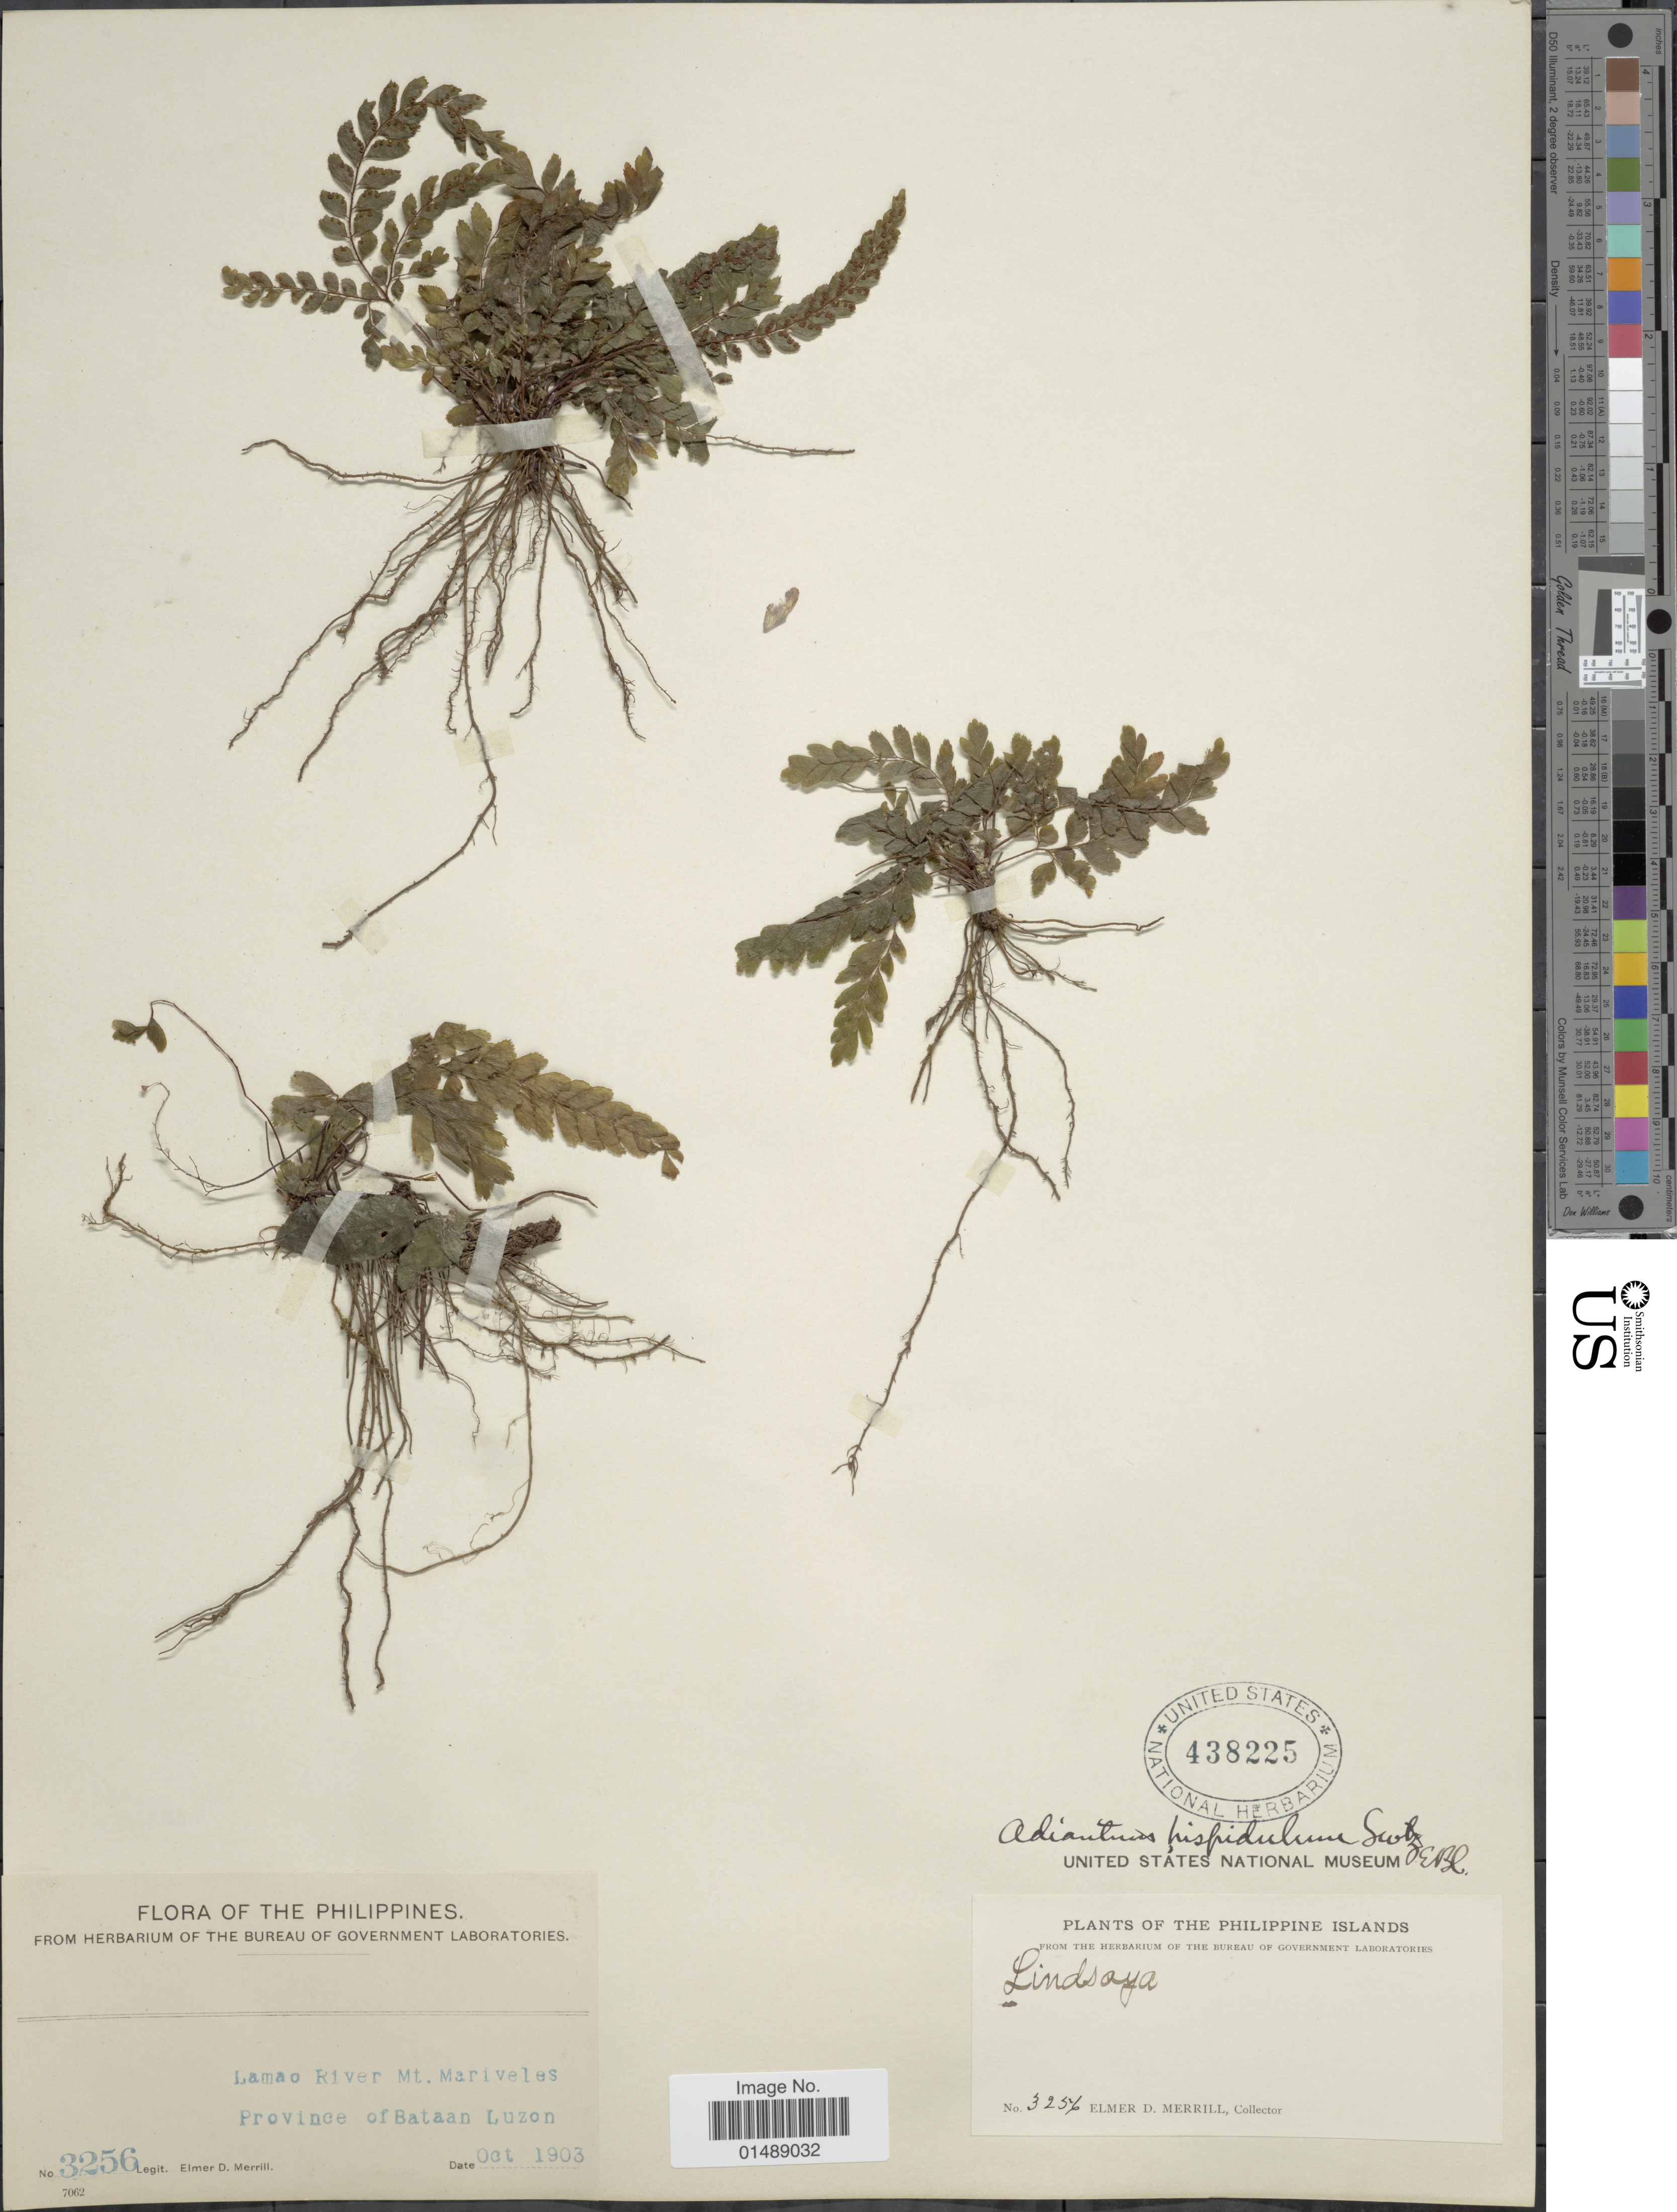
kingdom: Plantae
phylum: Tracheophyta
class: Polypodiopsida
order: Polypodiales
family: Pteridaceae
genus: Adiantum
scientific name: Adiantum hispidulum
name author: Sw.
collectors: E. D. Merrill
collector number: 3256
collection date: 1903-10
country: Philippines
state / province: Cagayan Valley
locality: Lamao River Mt Mariveles, Province of Bataan Luzon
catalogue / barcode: US 438225